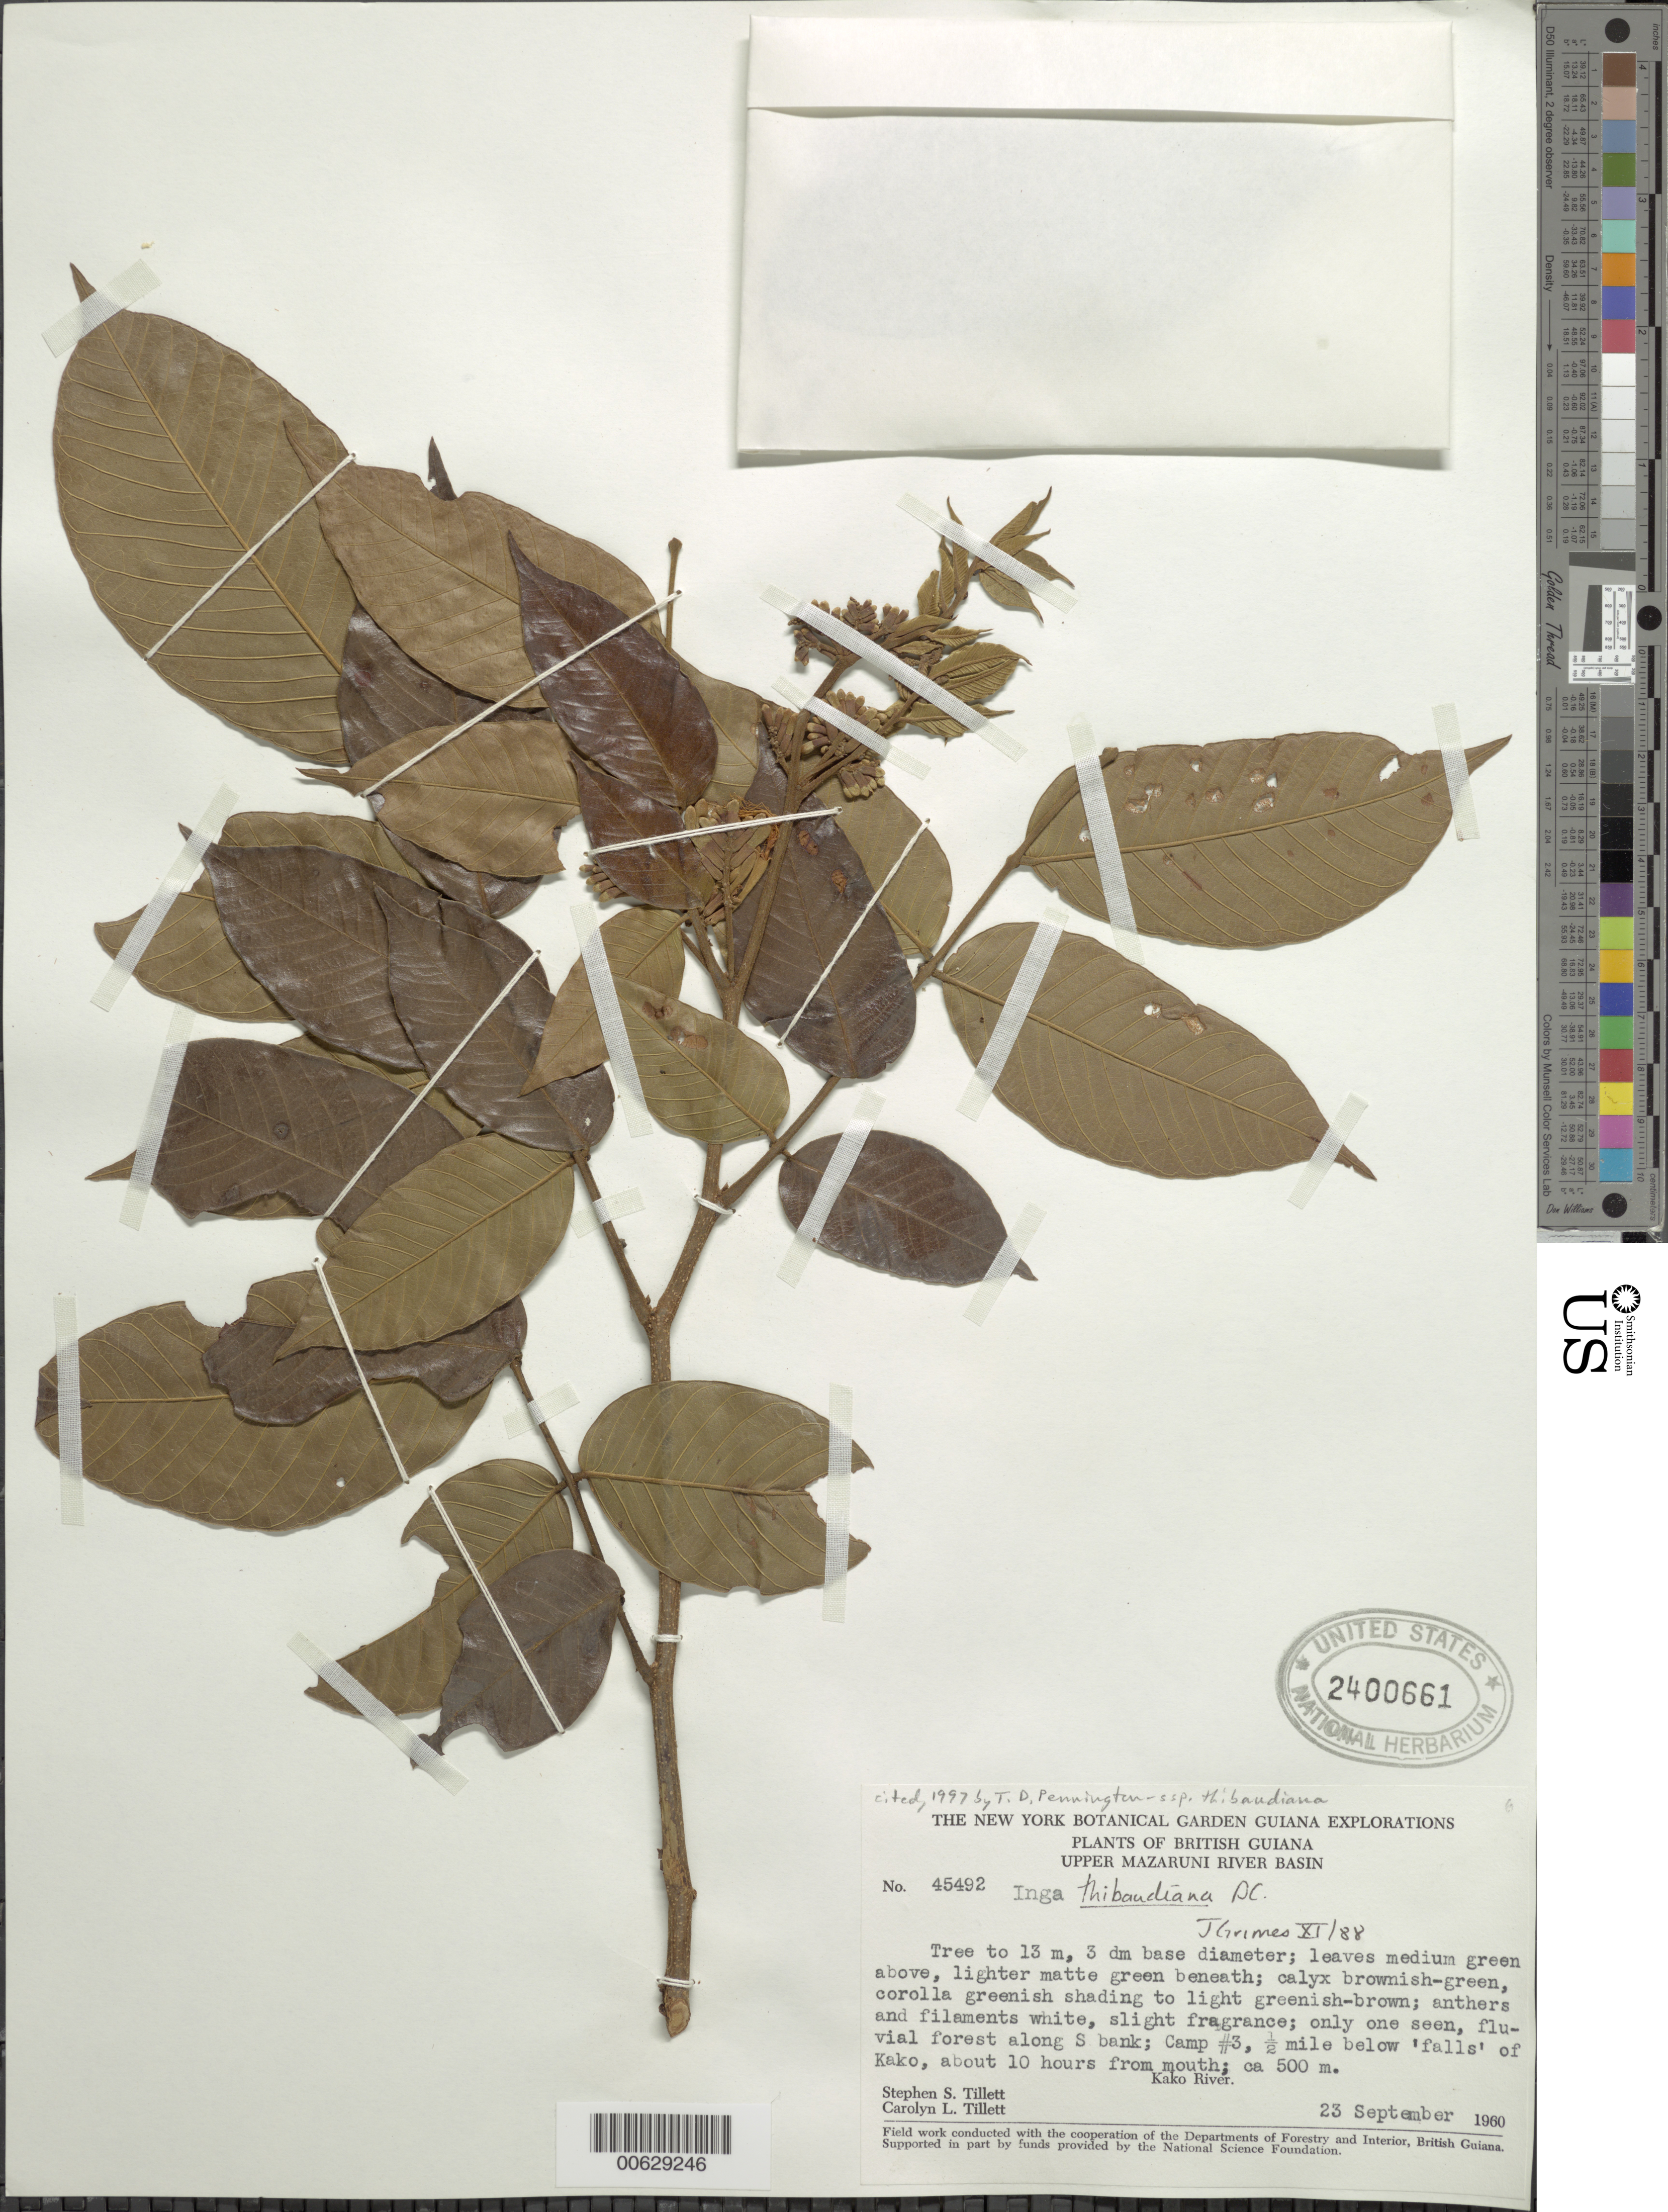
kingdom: Plantae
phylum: Tracheophyta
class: Magnoliopsida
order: Fabales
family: Fabaceae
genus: Inga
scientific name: Inga thibaudiana subsp. thibaudiana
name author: DC.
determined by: Pennington, T. D., (K)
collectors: S. S. Tillett, C. L. Tillett & R. Boyan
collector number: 45492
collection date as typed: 23-Sep-60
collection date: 1960-09-23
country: Guyana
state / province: Cuyuni-Mazaruni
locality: Camp #3, 1/2 mile below 'falls' of Kako R., S bank, about 10 hours from mouth, Upper Mazaruni R basin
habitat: Fluvial forest along S bank of Kako R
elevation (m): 500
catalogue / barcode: US 2400661